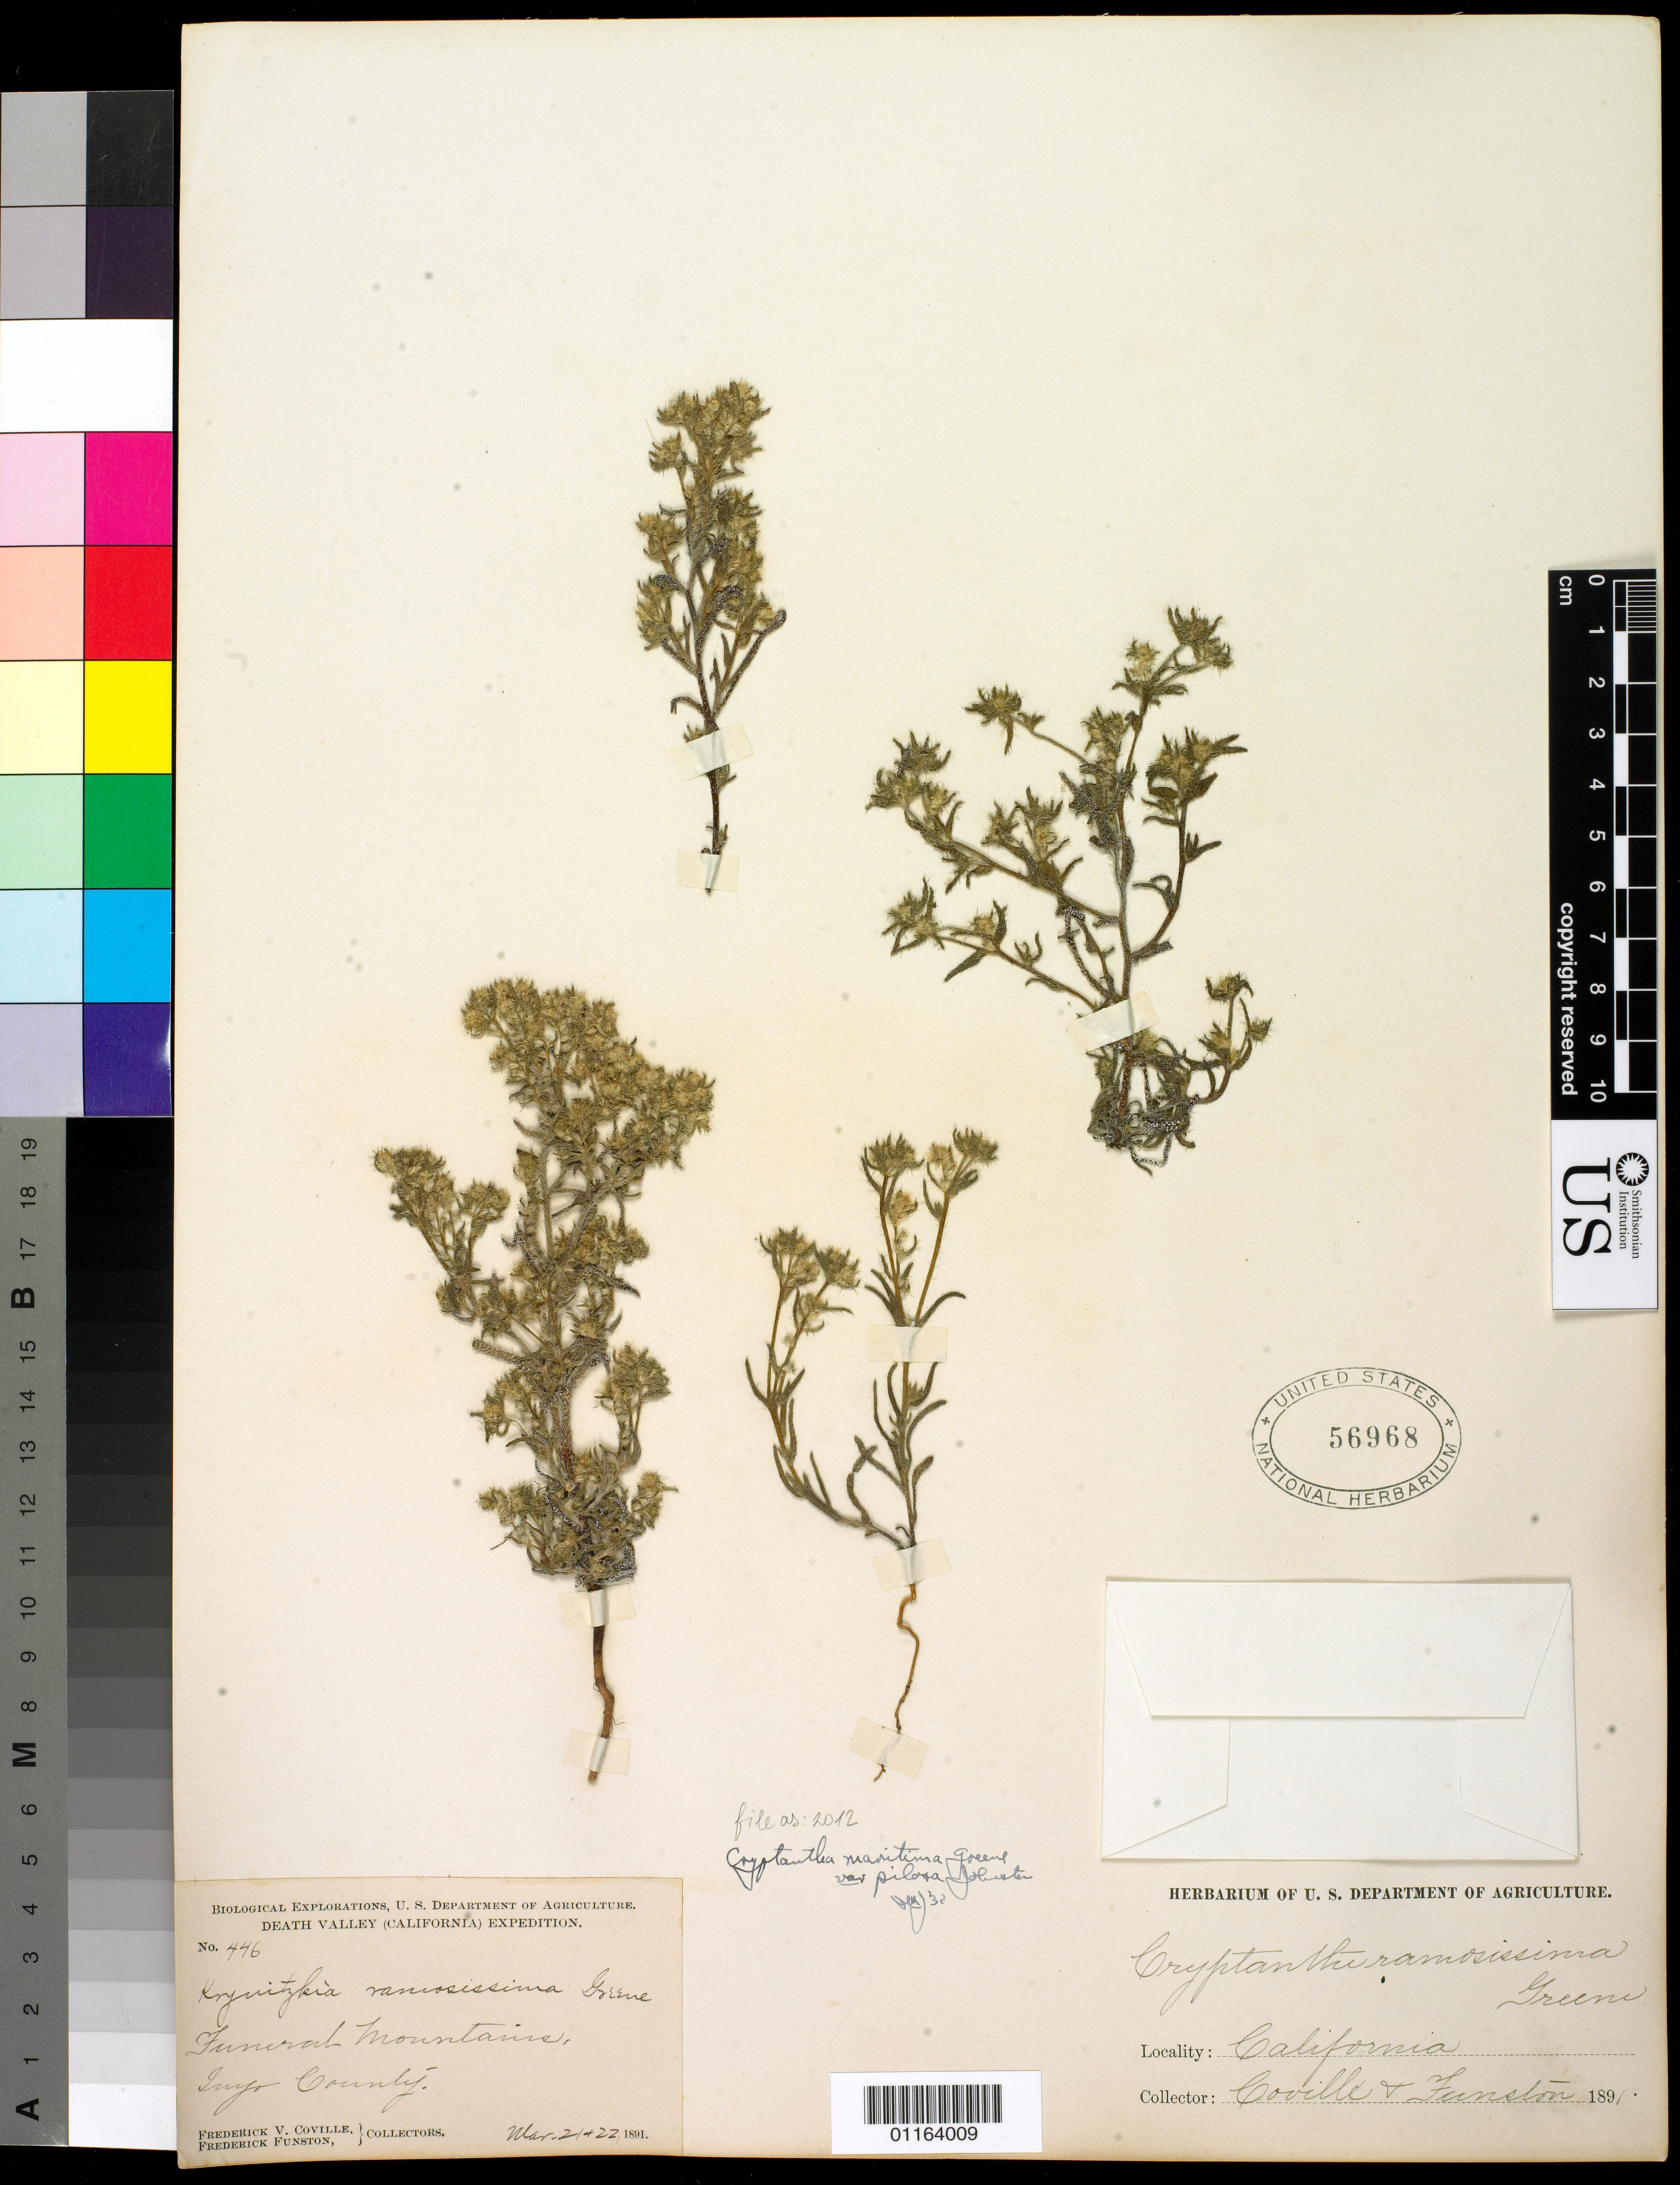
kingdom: Plantae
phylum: Tracheophyta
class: Magnoliopsida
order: Boraginales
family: Boraginaceae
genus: Cryptantha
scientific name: Cryptantha maritima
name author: (Greene) Greene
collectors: F. V. Coville & F. Funston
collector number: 446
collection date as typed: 21 Mar 1891 and 22 Mar 1891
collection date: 1891-03-21,1891-03-22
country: United States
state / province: California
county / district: Inyo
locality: Funeral Mountains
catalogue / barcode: US 56968